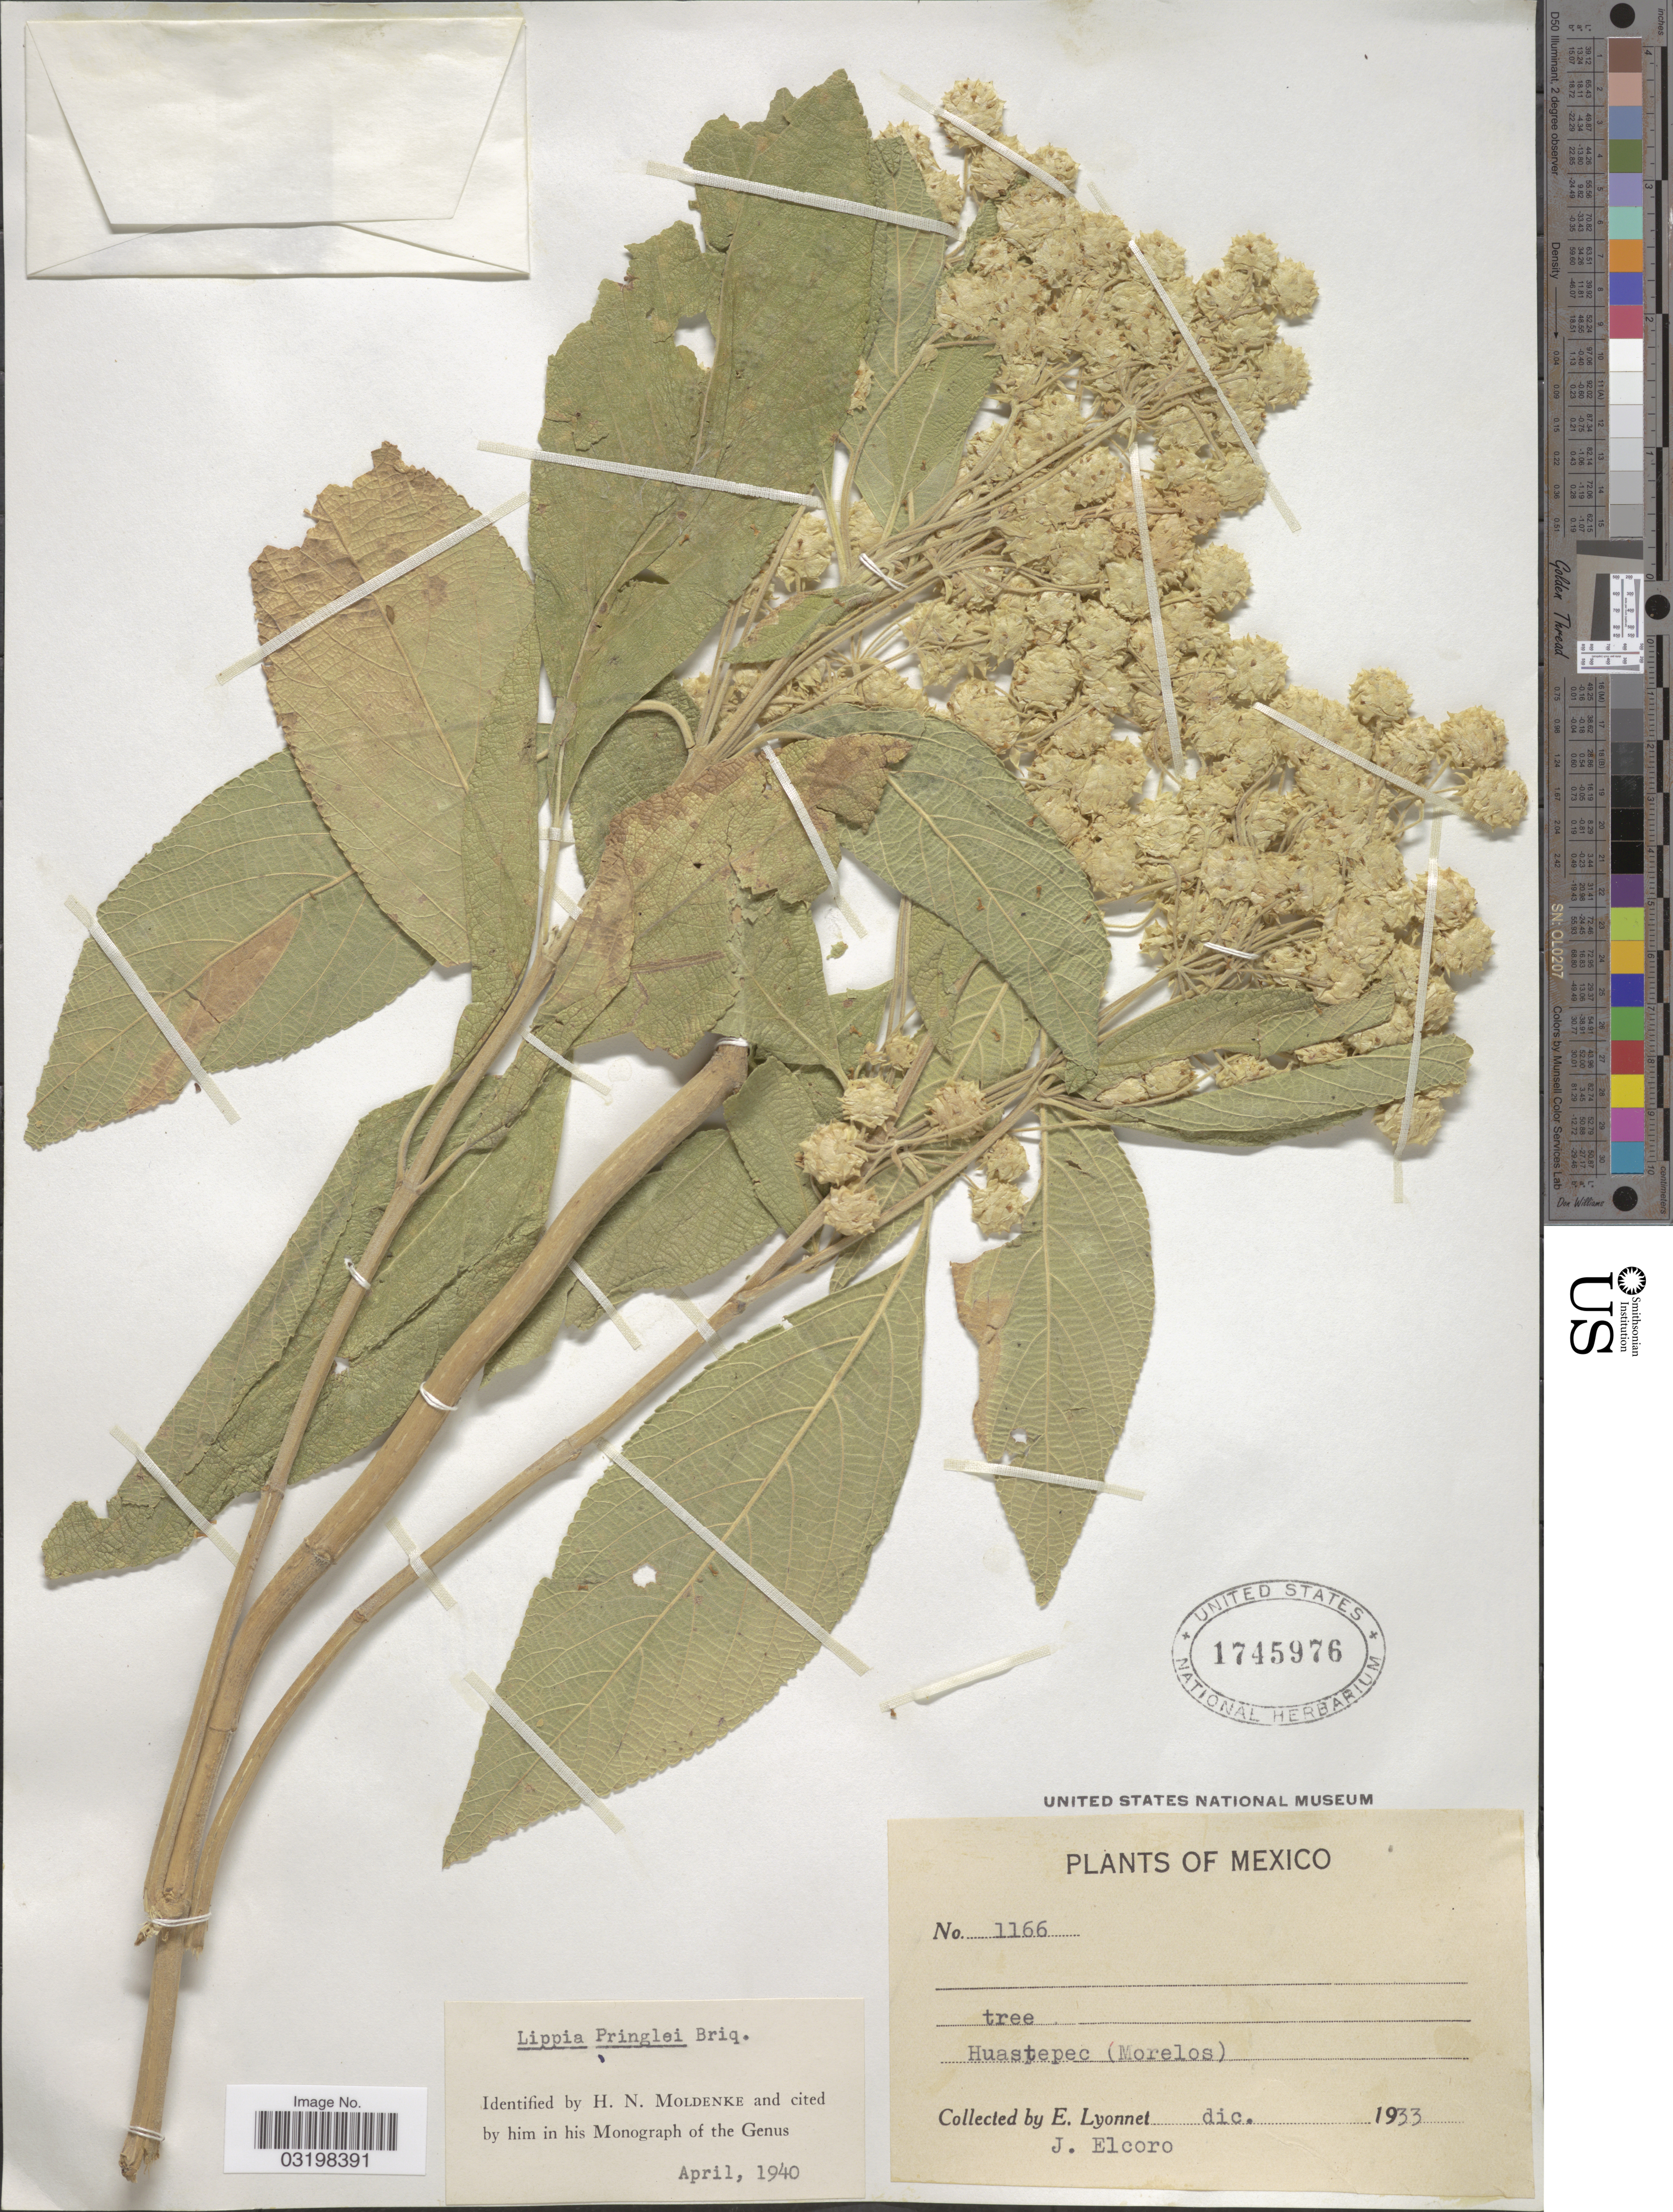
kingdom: Plantae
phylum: Tracheophyta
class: Magnoliopsida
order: Lamiales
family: Verbenaceae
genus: Lippia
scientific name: Lippia umbellata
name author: Cav.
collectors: E. Lyonnet & J. Elcoro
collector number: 1166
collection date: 1933-12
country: Mexico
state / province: Morelos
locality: Huastepec.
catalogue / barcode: US 1745976